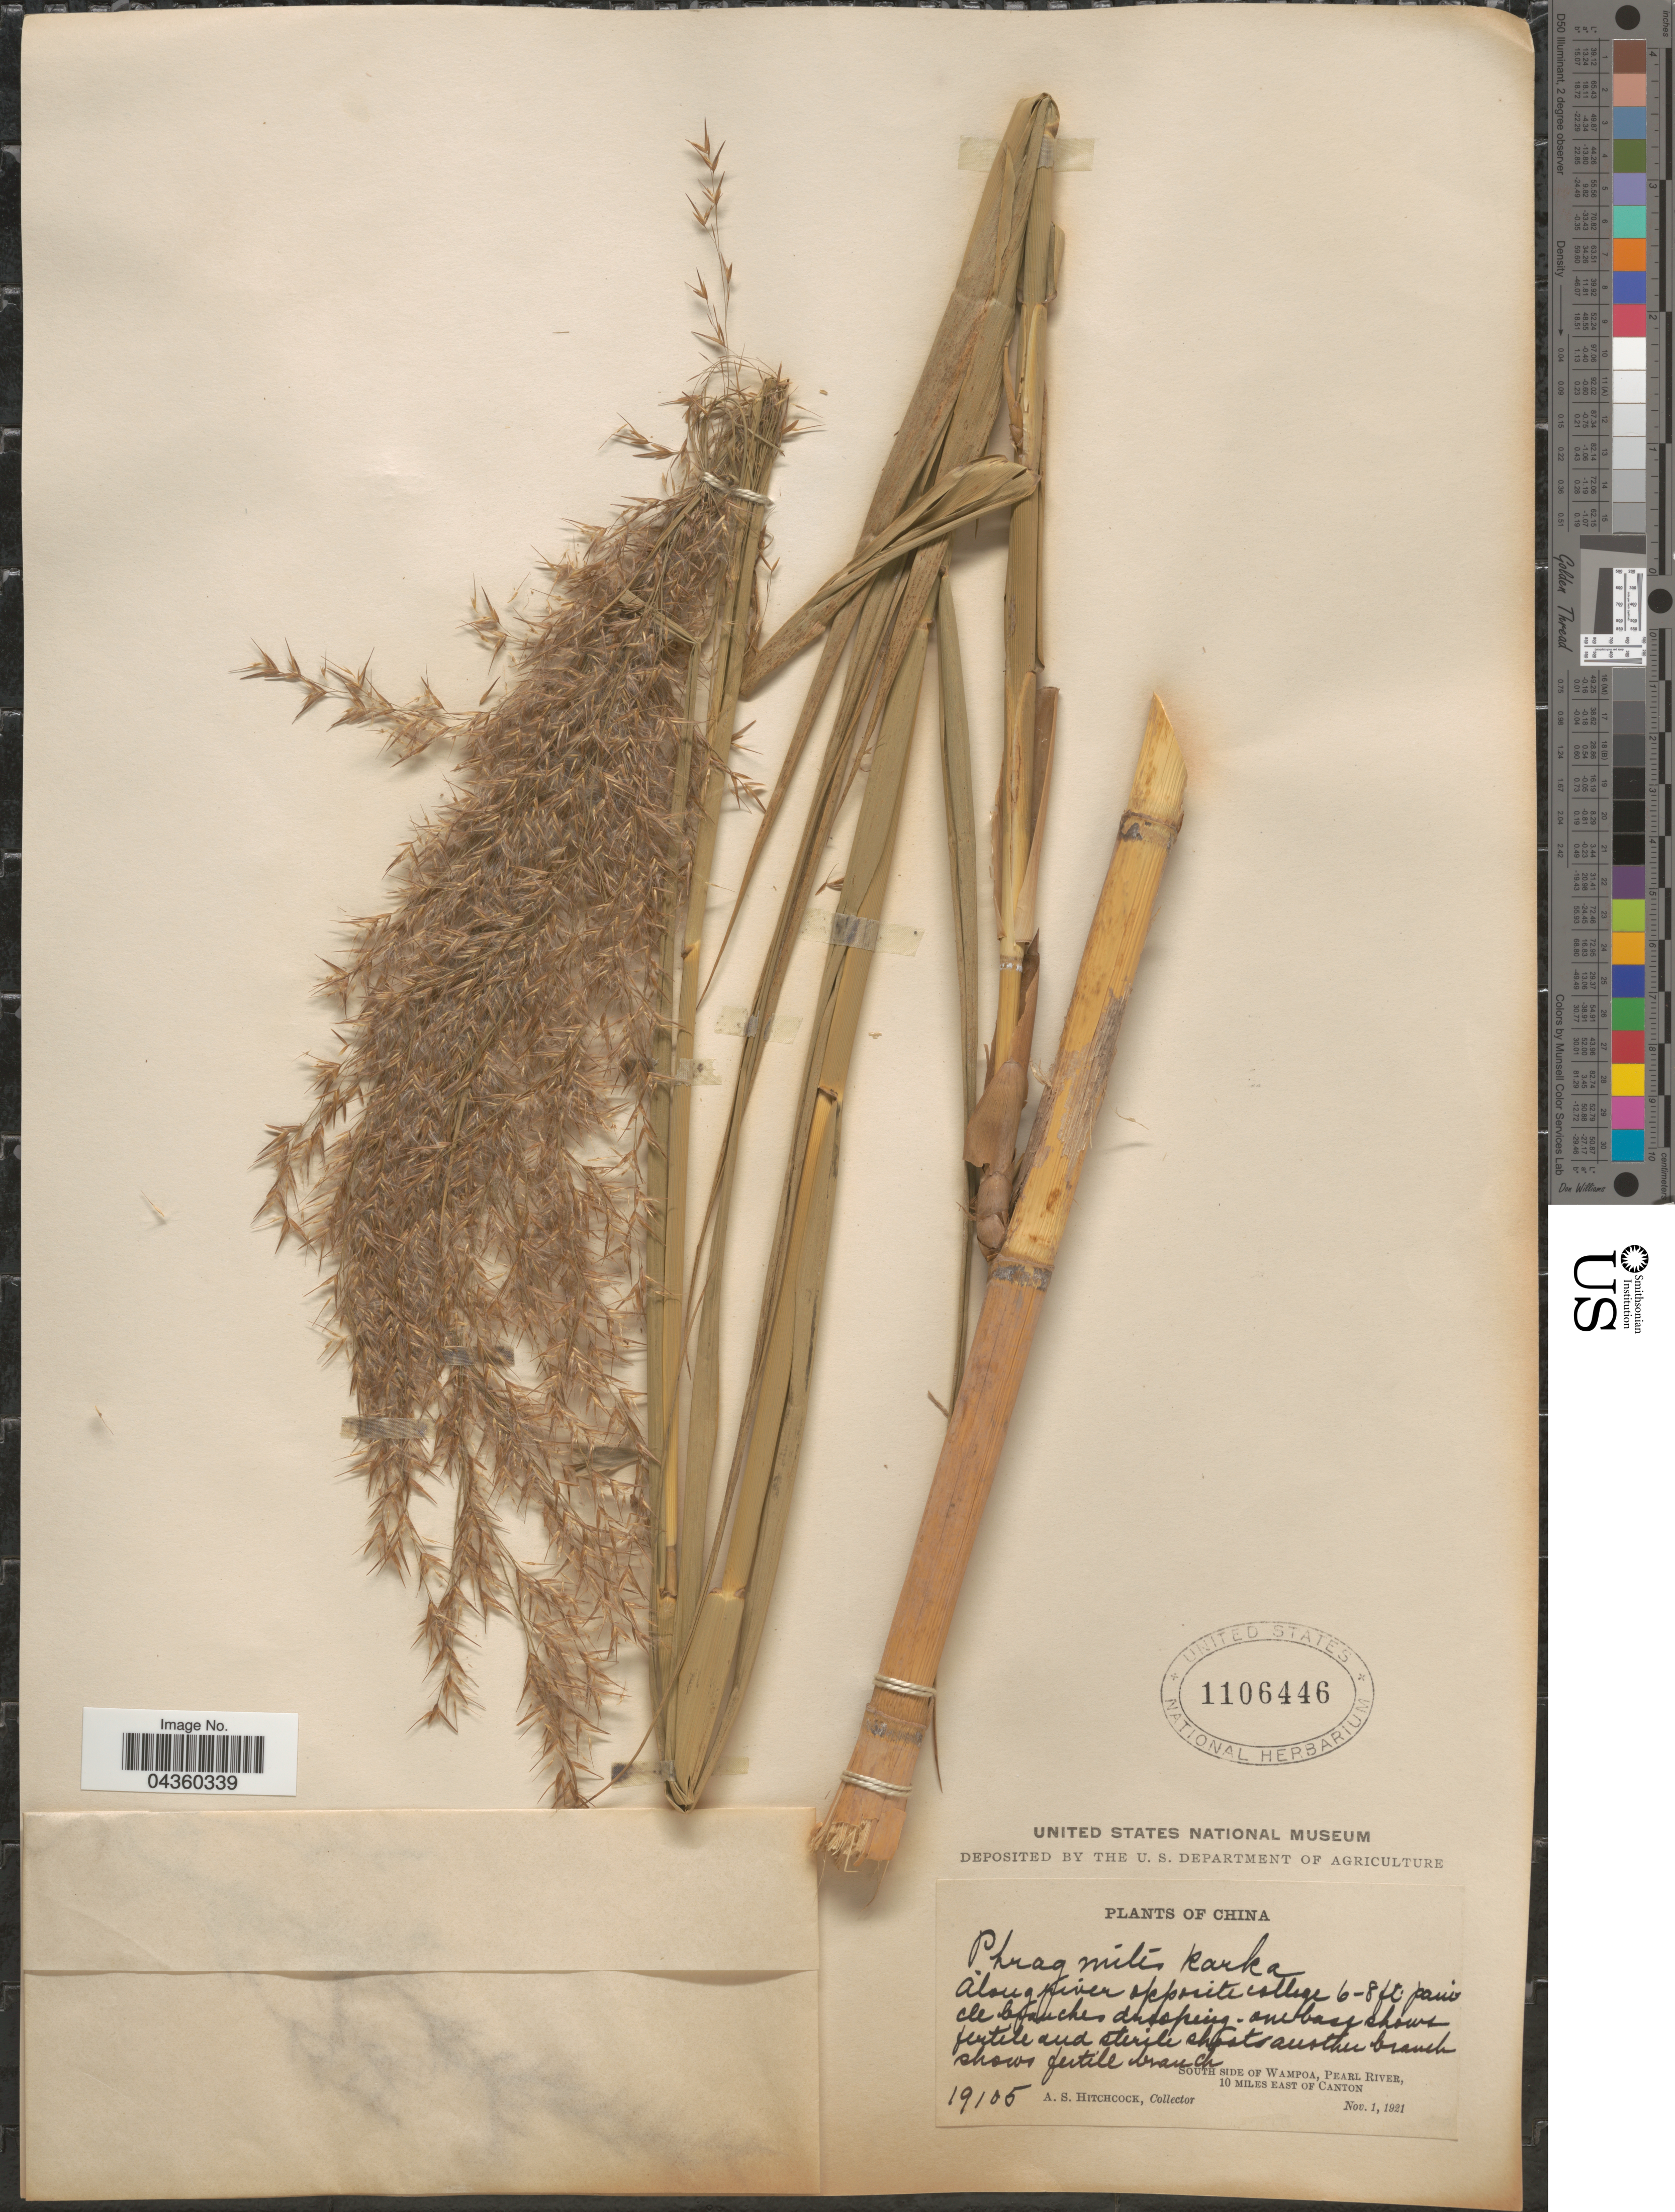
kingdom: Plantae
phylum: Tracheophyta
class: Liliopsida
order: Poales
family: Poaceae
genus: Phragmites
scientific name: Phragmites karka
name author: (Retz.) Trin. ex Steud.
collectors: A. S. Hitchcock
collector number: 19105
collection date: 1921-11-01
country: China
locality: South side of Wampoa, Pearl River, 10 miles east of Canton.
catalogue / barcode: US 1106446